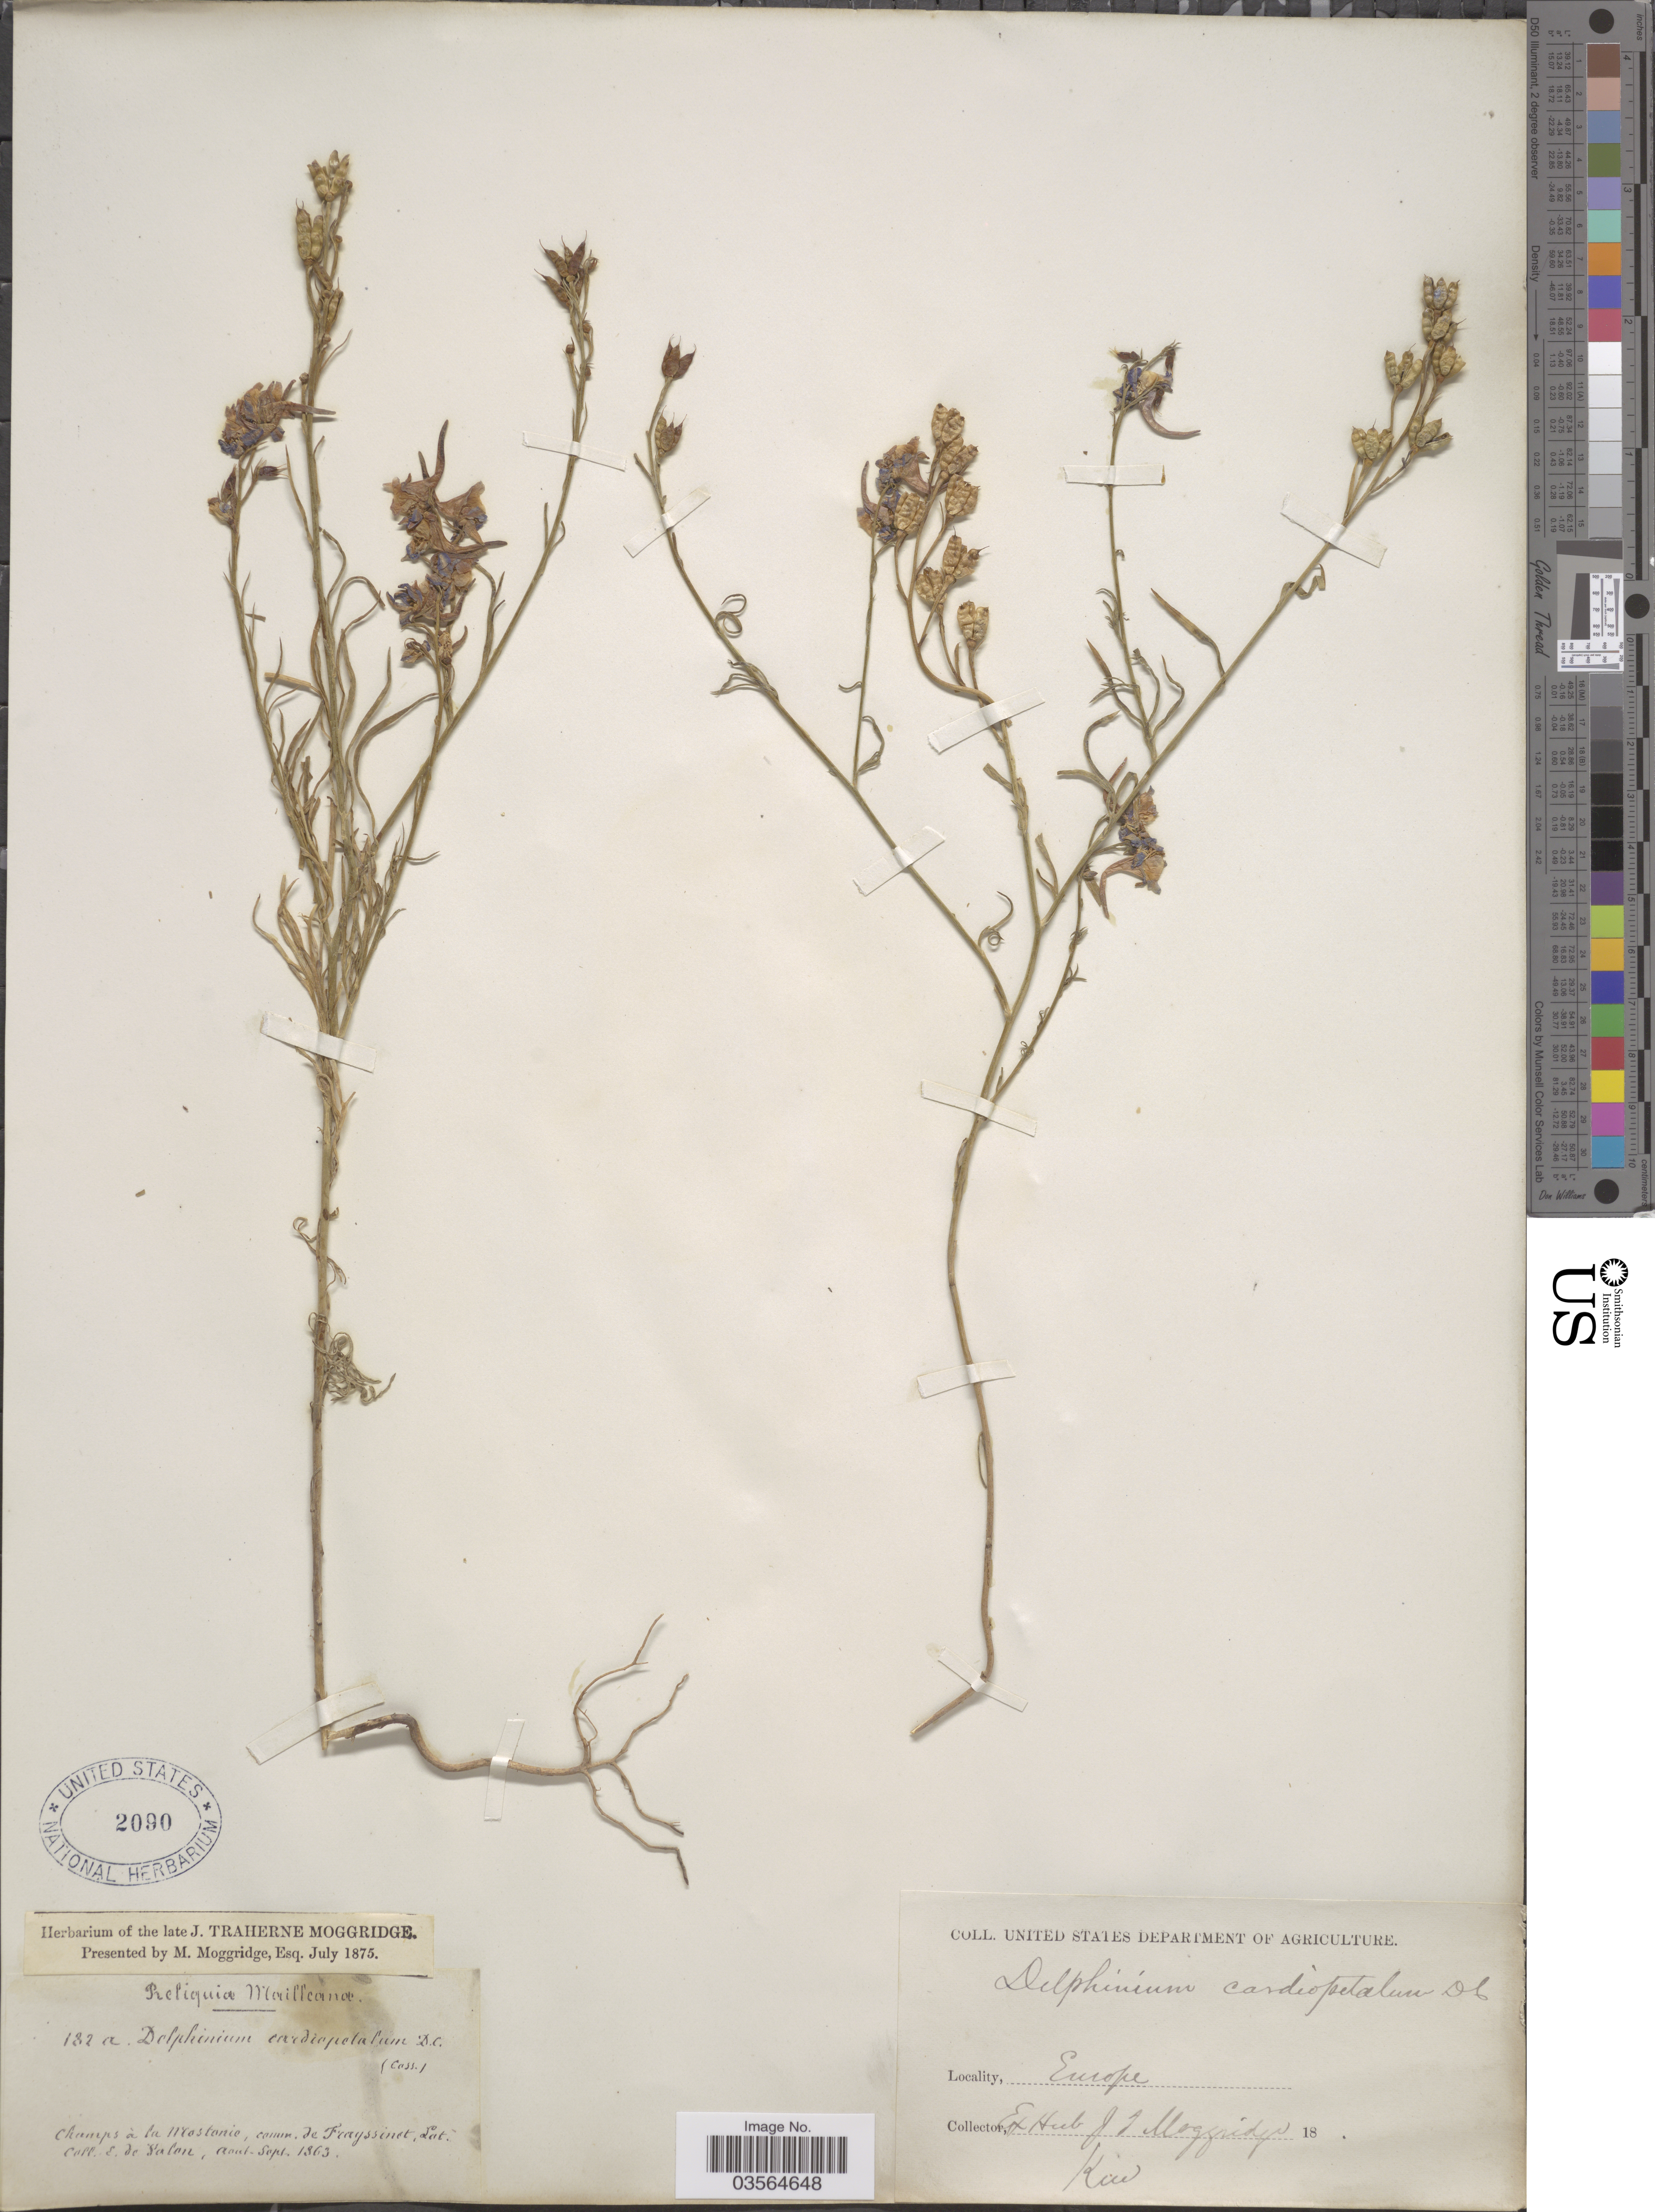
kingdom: Plantae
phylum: Tracheophyta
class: Magnoliopsida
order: Ranunculales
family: Ranunculaceae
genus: Delphinium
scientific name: Delphinium verdunense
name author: Balb.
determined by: Du Pasquier, P.-E.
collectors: E. De Valon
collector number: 132a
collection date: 1863-08/1863-09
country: France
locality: Europe. Champs à la Mostonie, comm. de Frayssinet, Lot.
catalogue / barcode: US 2090